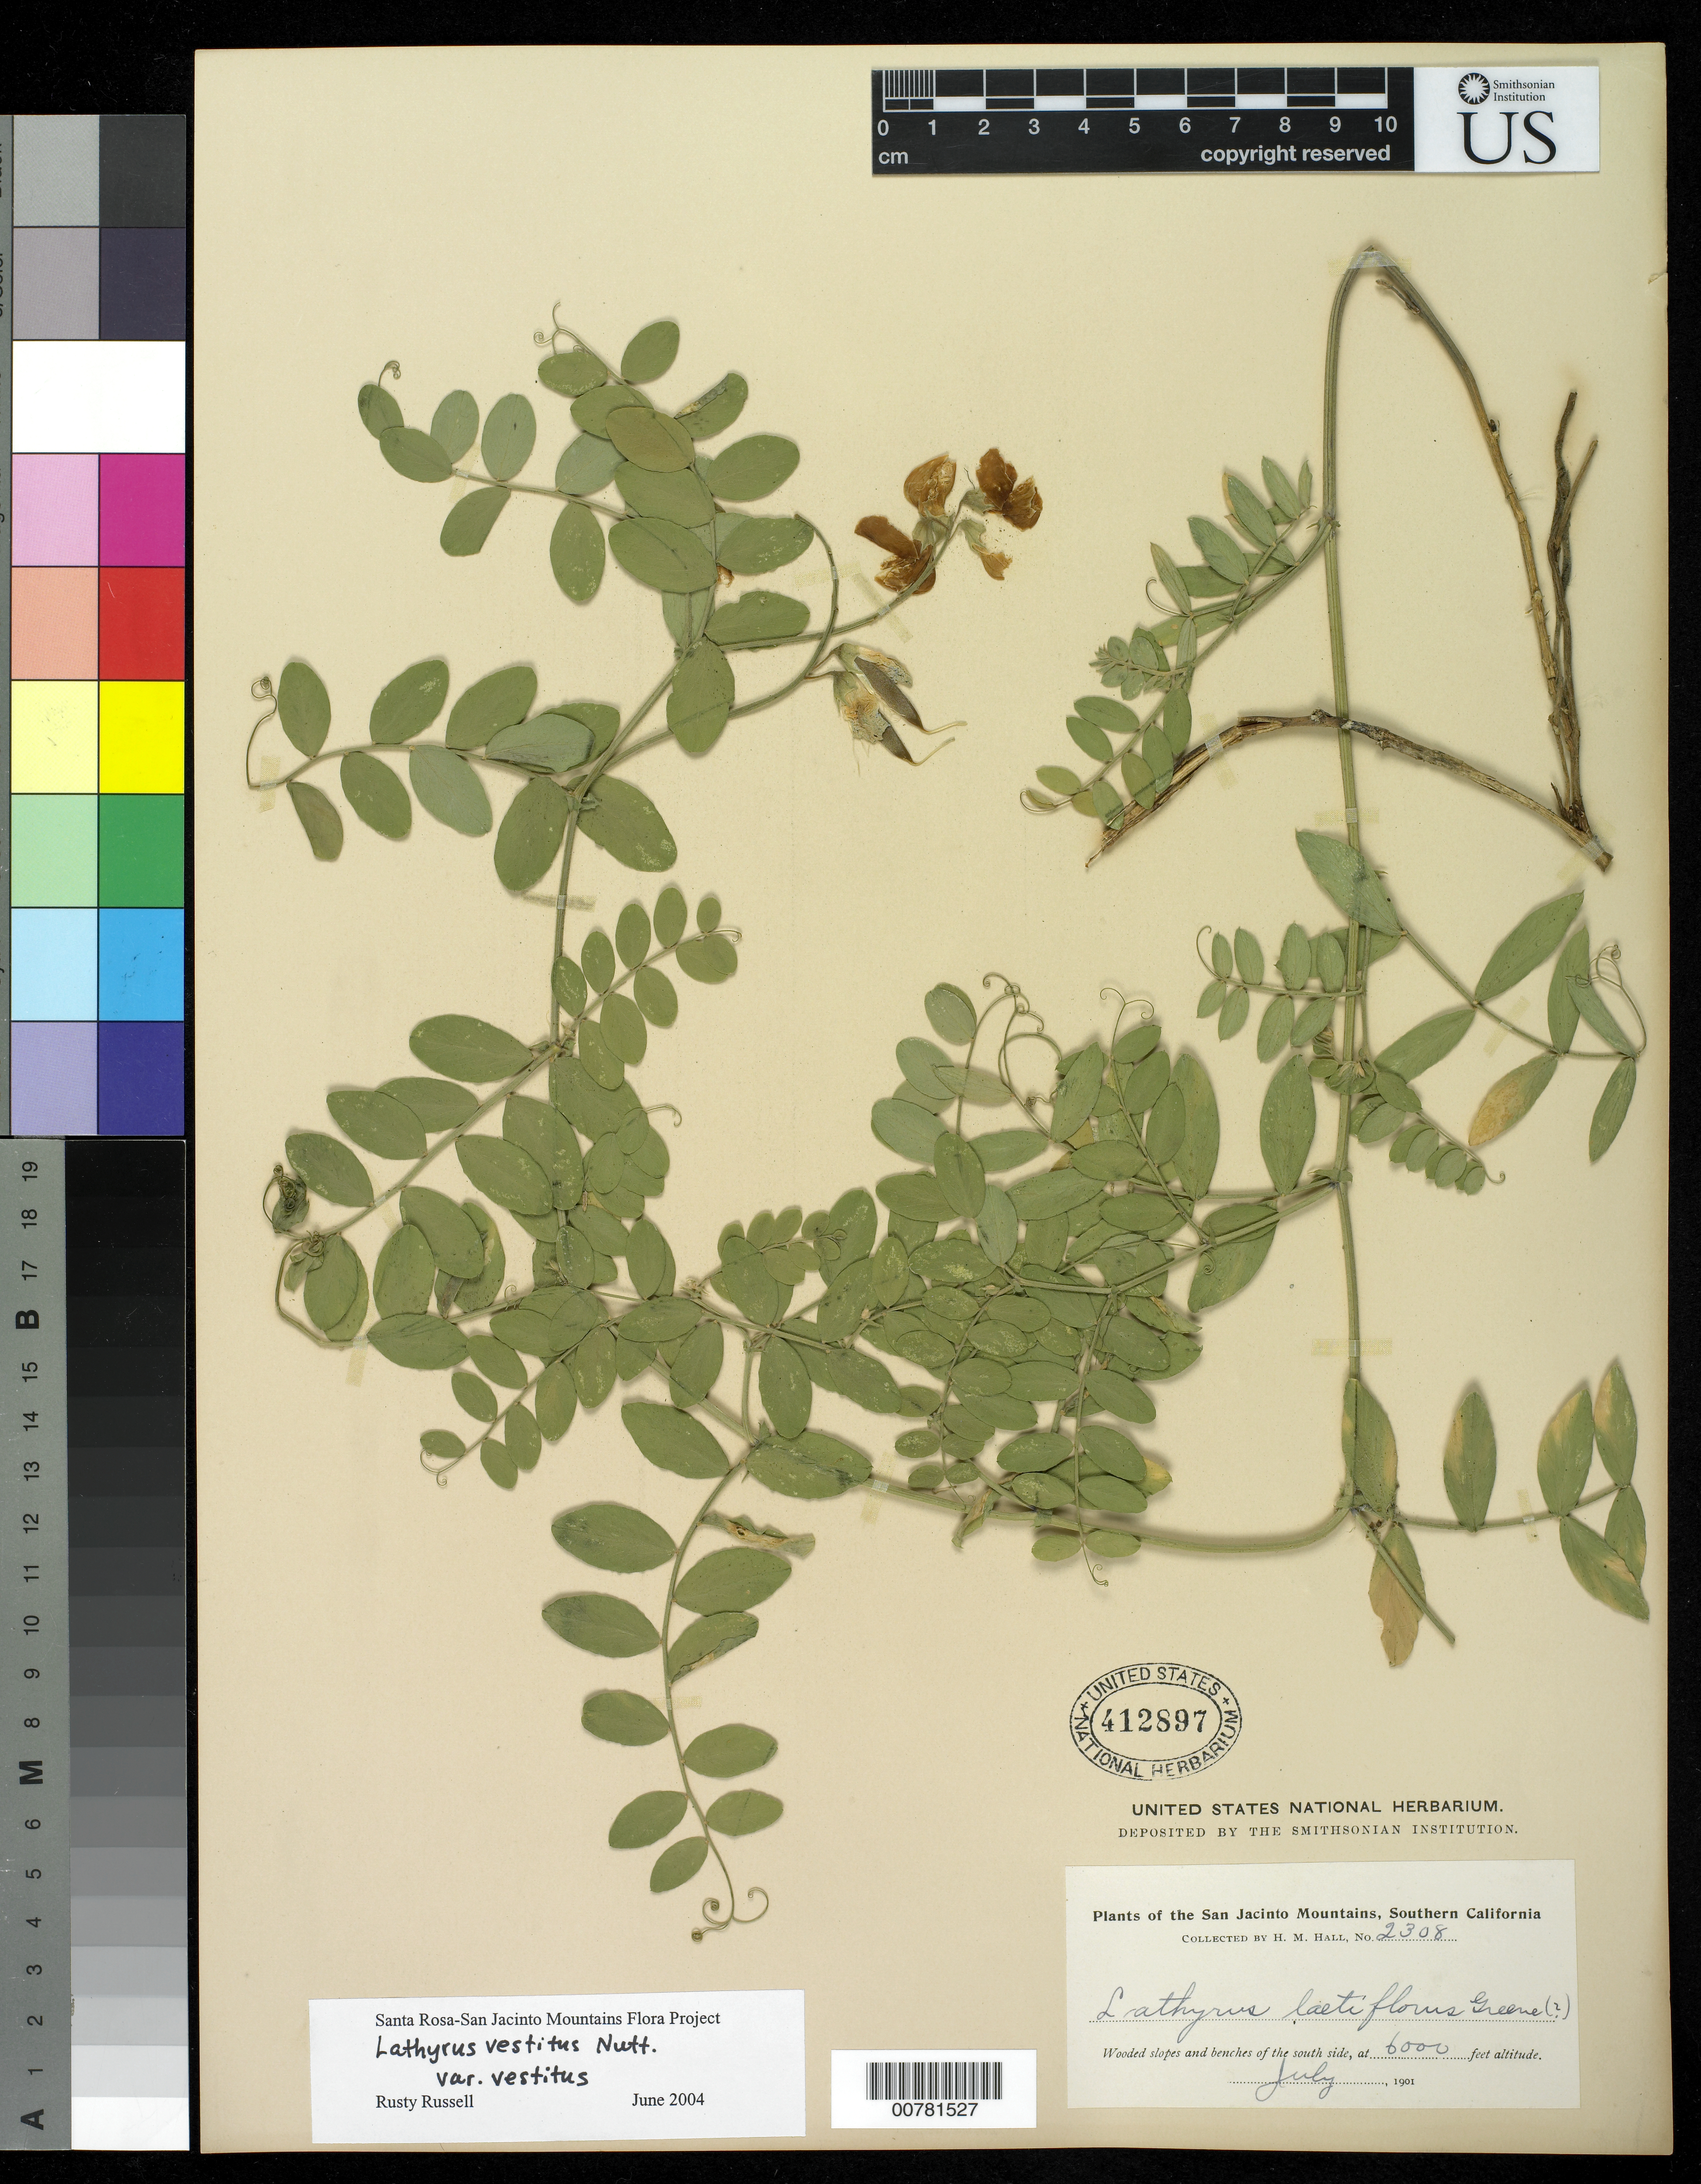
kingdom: Plantae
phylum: Tracheophyta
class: Magnoliopsida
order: Fabales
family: Fabaceae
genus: Lathyrus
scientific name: Lathyrus vestitus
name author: Nutt.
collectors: H. M. Hall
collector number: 2308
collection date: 1901-07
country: United States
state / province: California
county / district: Riverside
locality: San Jacinto Mountains, Southern California. Wooded slopes and benches of the south side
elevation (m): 1829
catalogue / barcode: US 412897